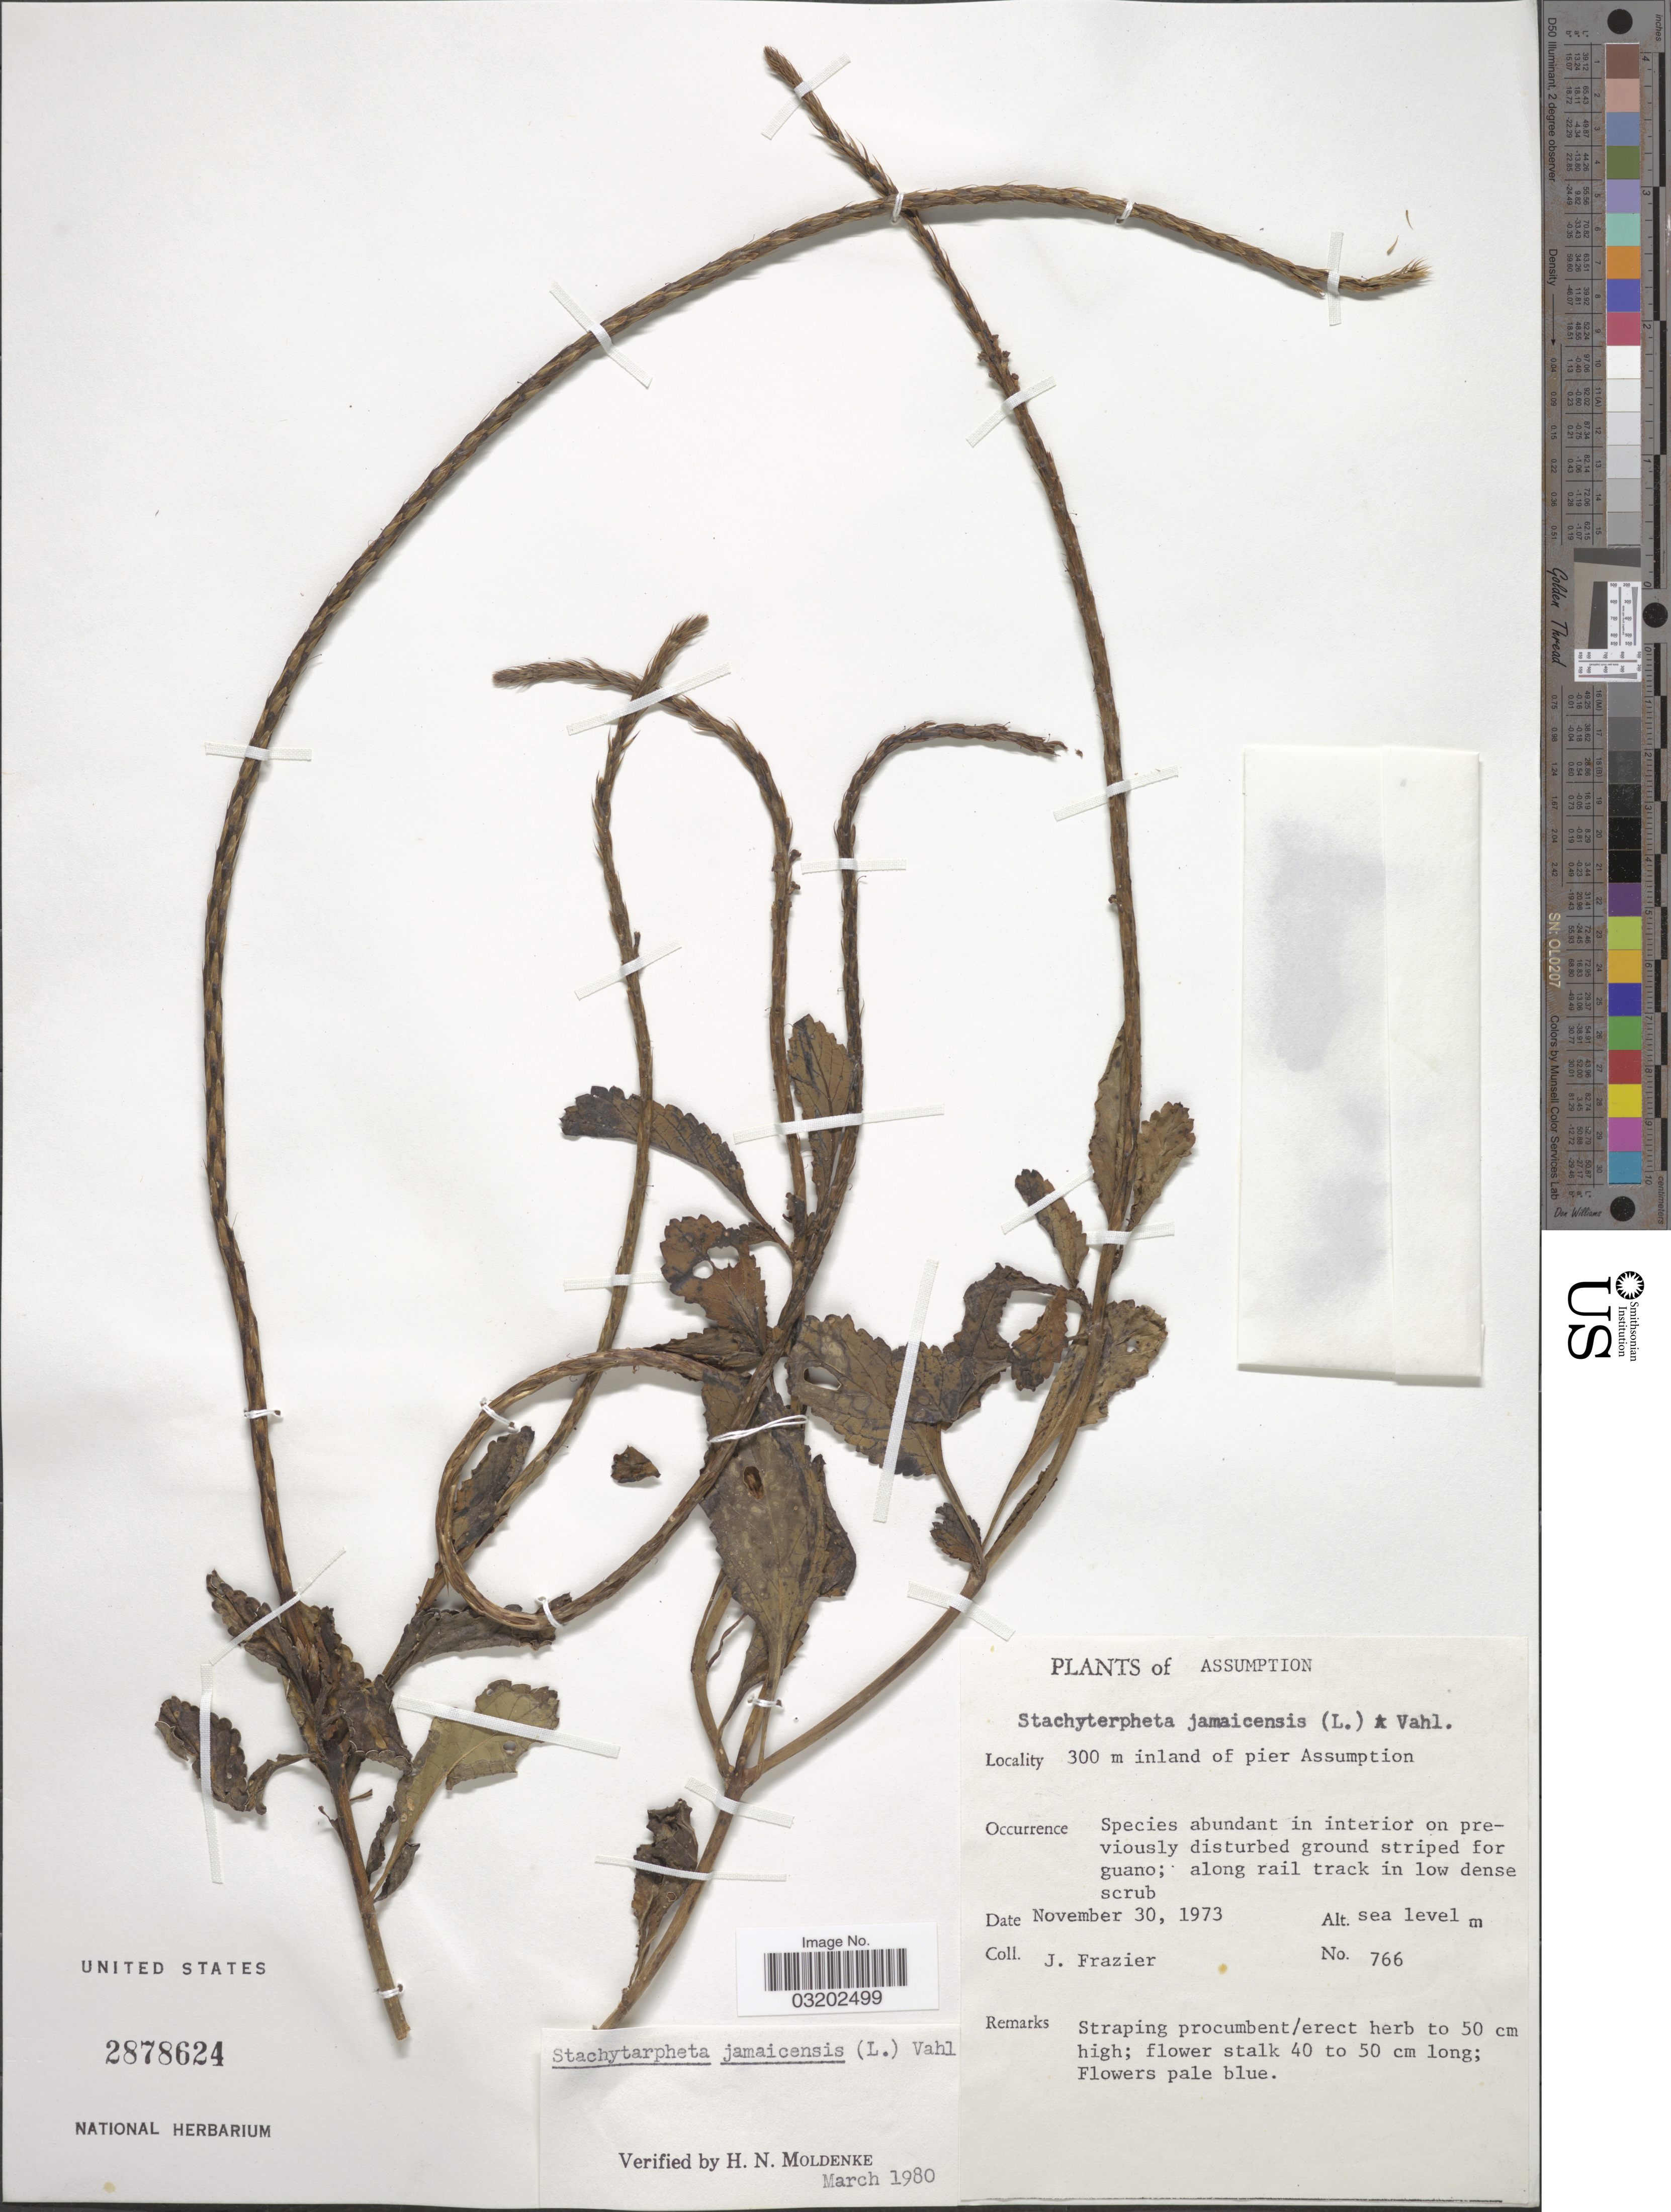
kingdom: Plantae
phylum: Tracheophyta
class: Magnoliopsida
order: Lamiales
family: Verbenaceae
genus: Stachytarpheta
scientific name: Stachytarpheta jamaicensis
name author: (L.) Vahl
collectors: J. Frazier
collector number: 766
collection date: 1973-11-30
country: Seychelles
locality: Assumption, 300 m inland of pier Assumption.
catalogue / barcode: US 2878624